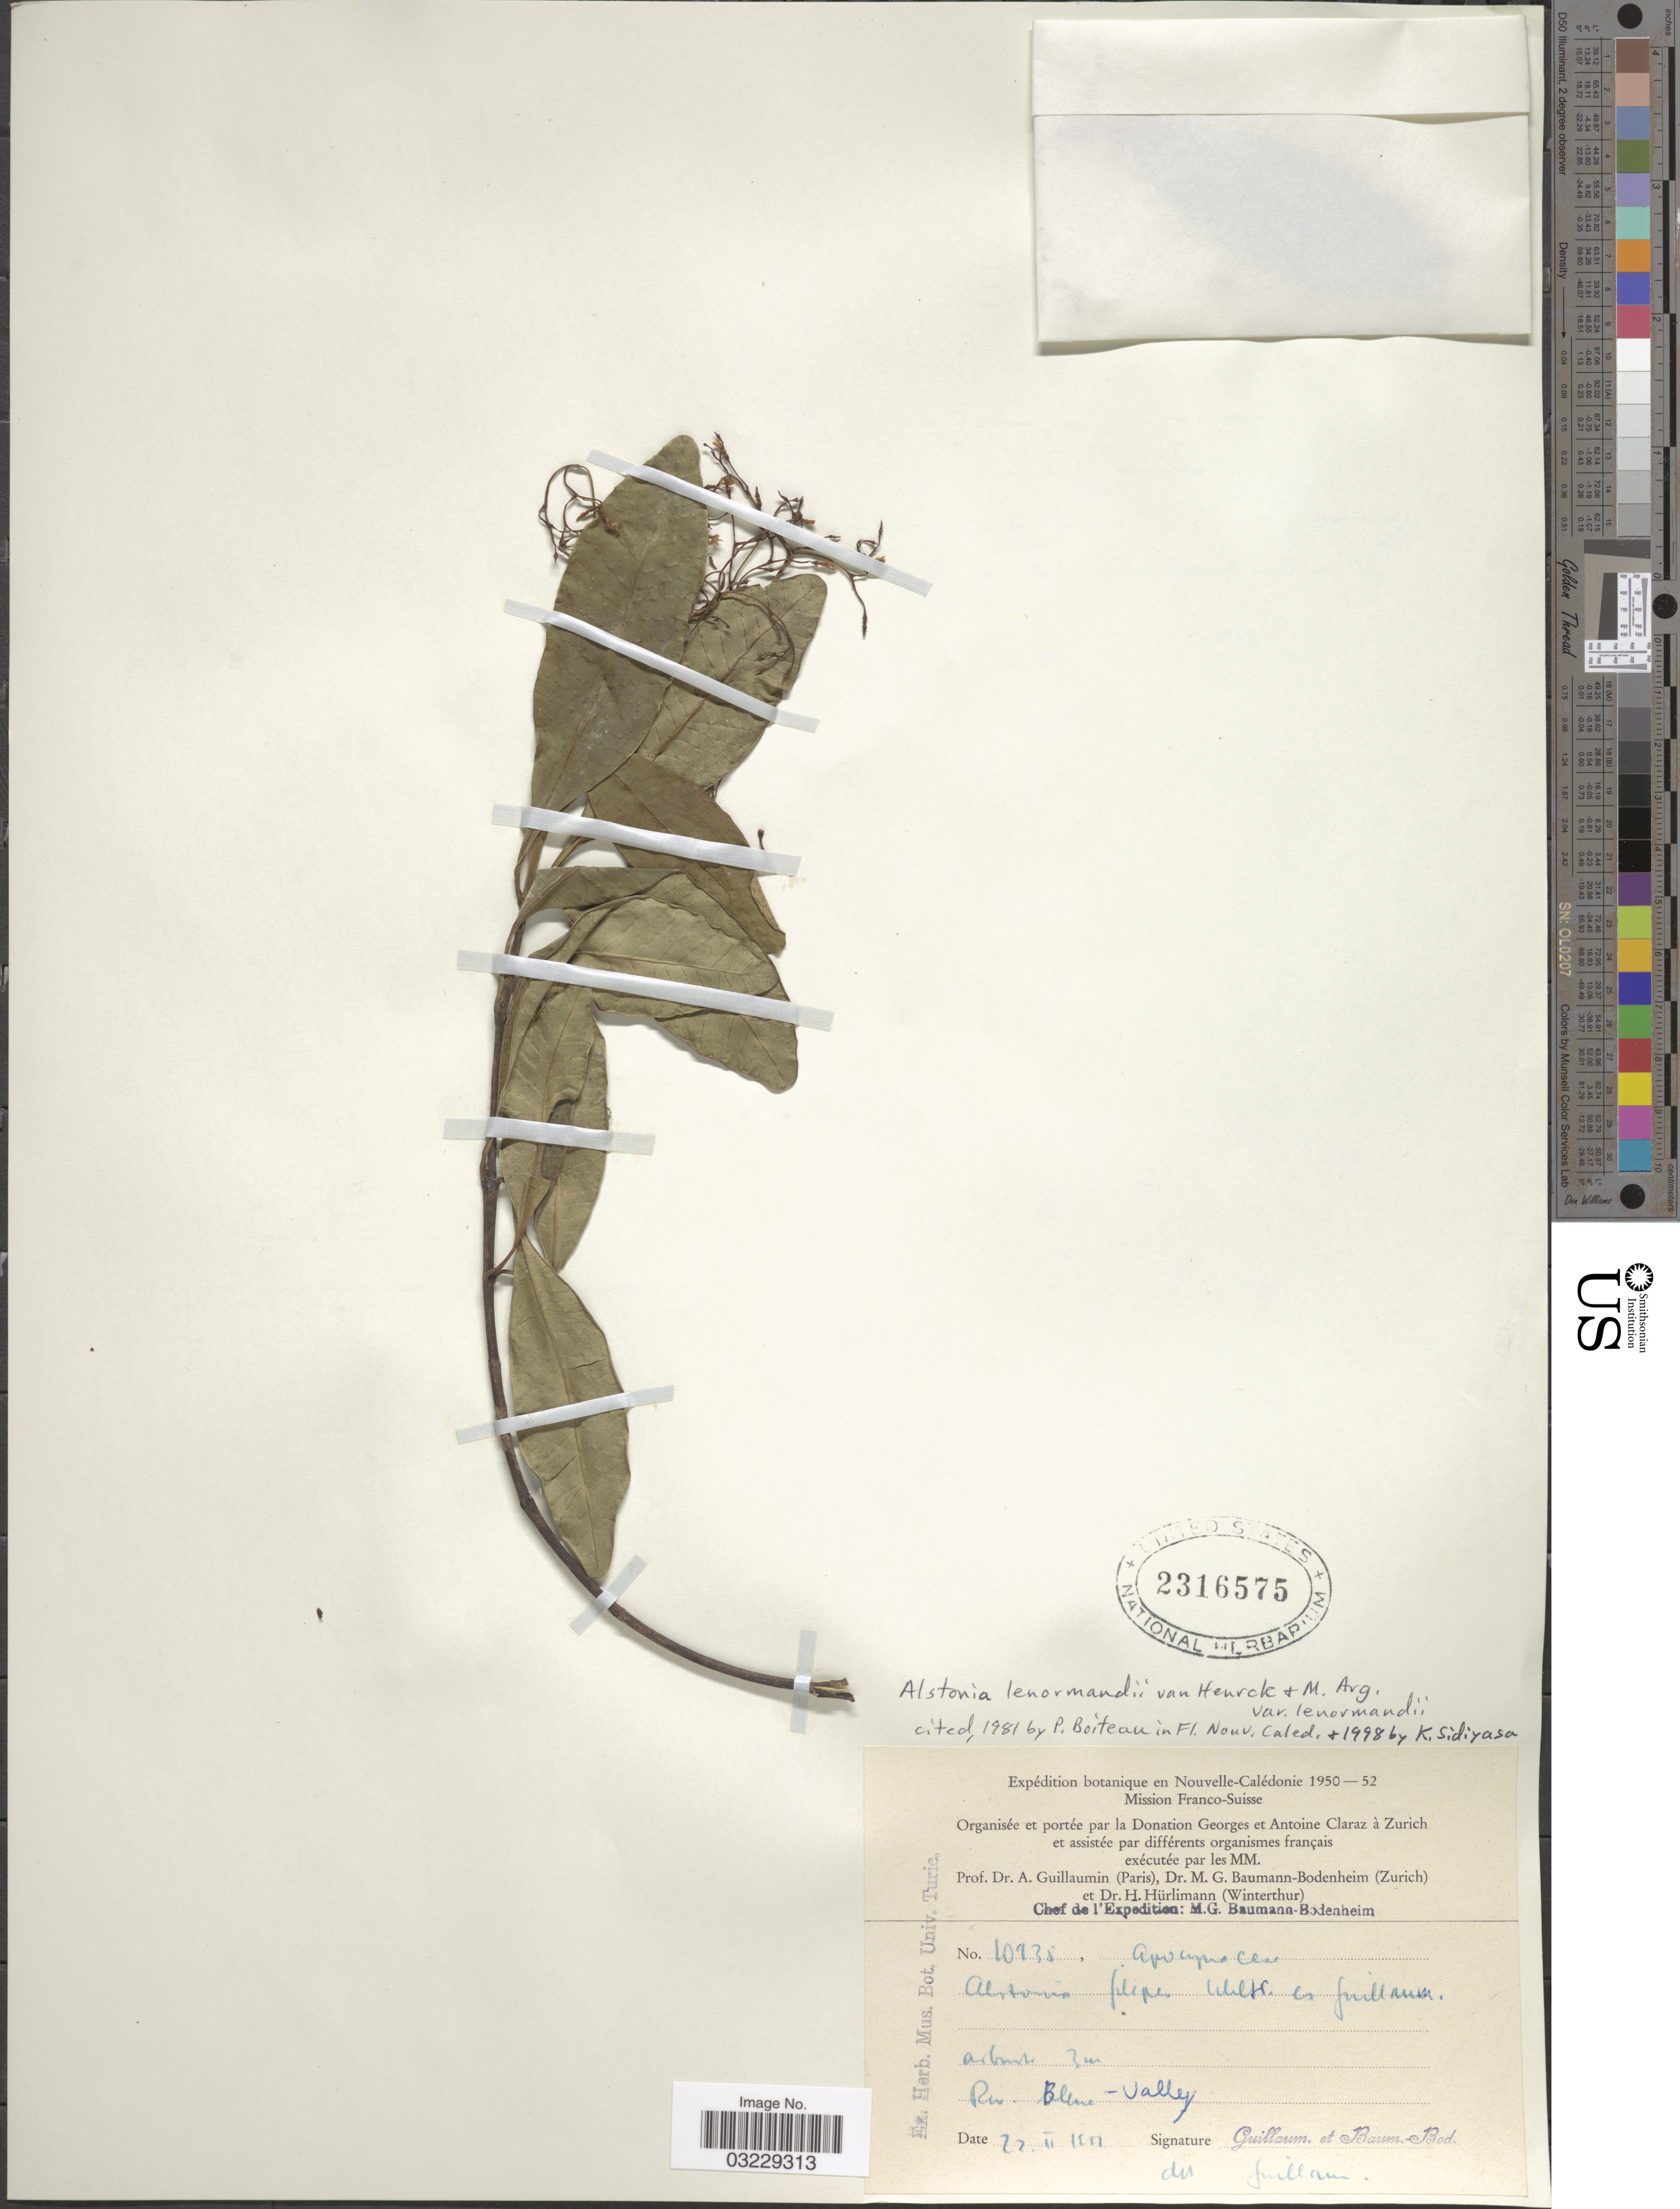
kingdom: Plantae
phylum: Tracheophyta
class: Magnoliopsida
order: Gentianales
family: Apocynaceae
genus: Alstonia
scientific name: Alstonia lenormandii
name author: Van Heurck & Müll. Arg.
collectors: A. Guillaumin & M. G. Baumann-Bodenheim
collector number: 10738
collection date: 1951-02-22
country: New Caledonia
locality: Riv Blene [interpreted]- Valley.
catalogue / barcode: US 2316575